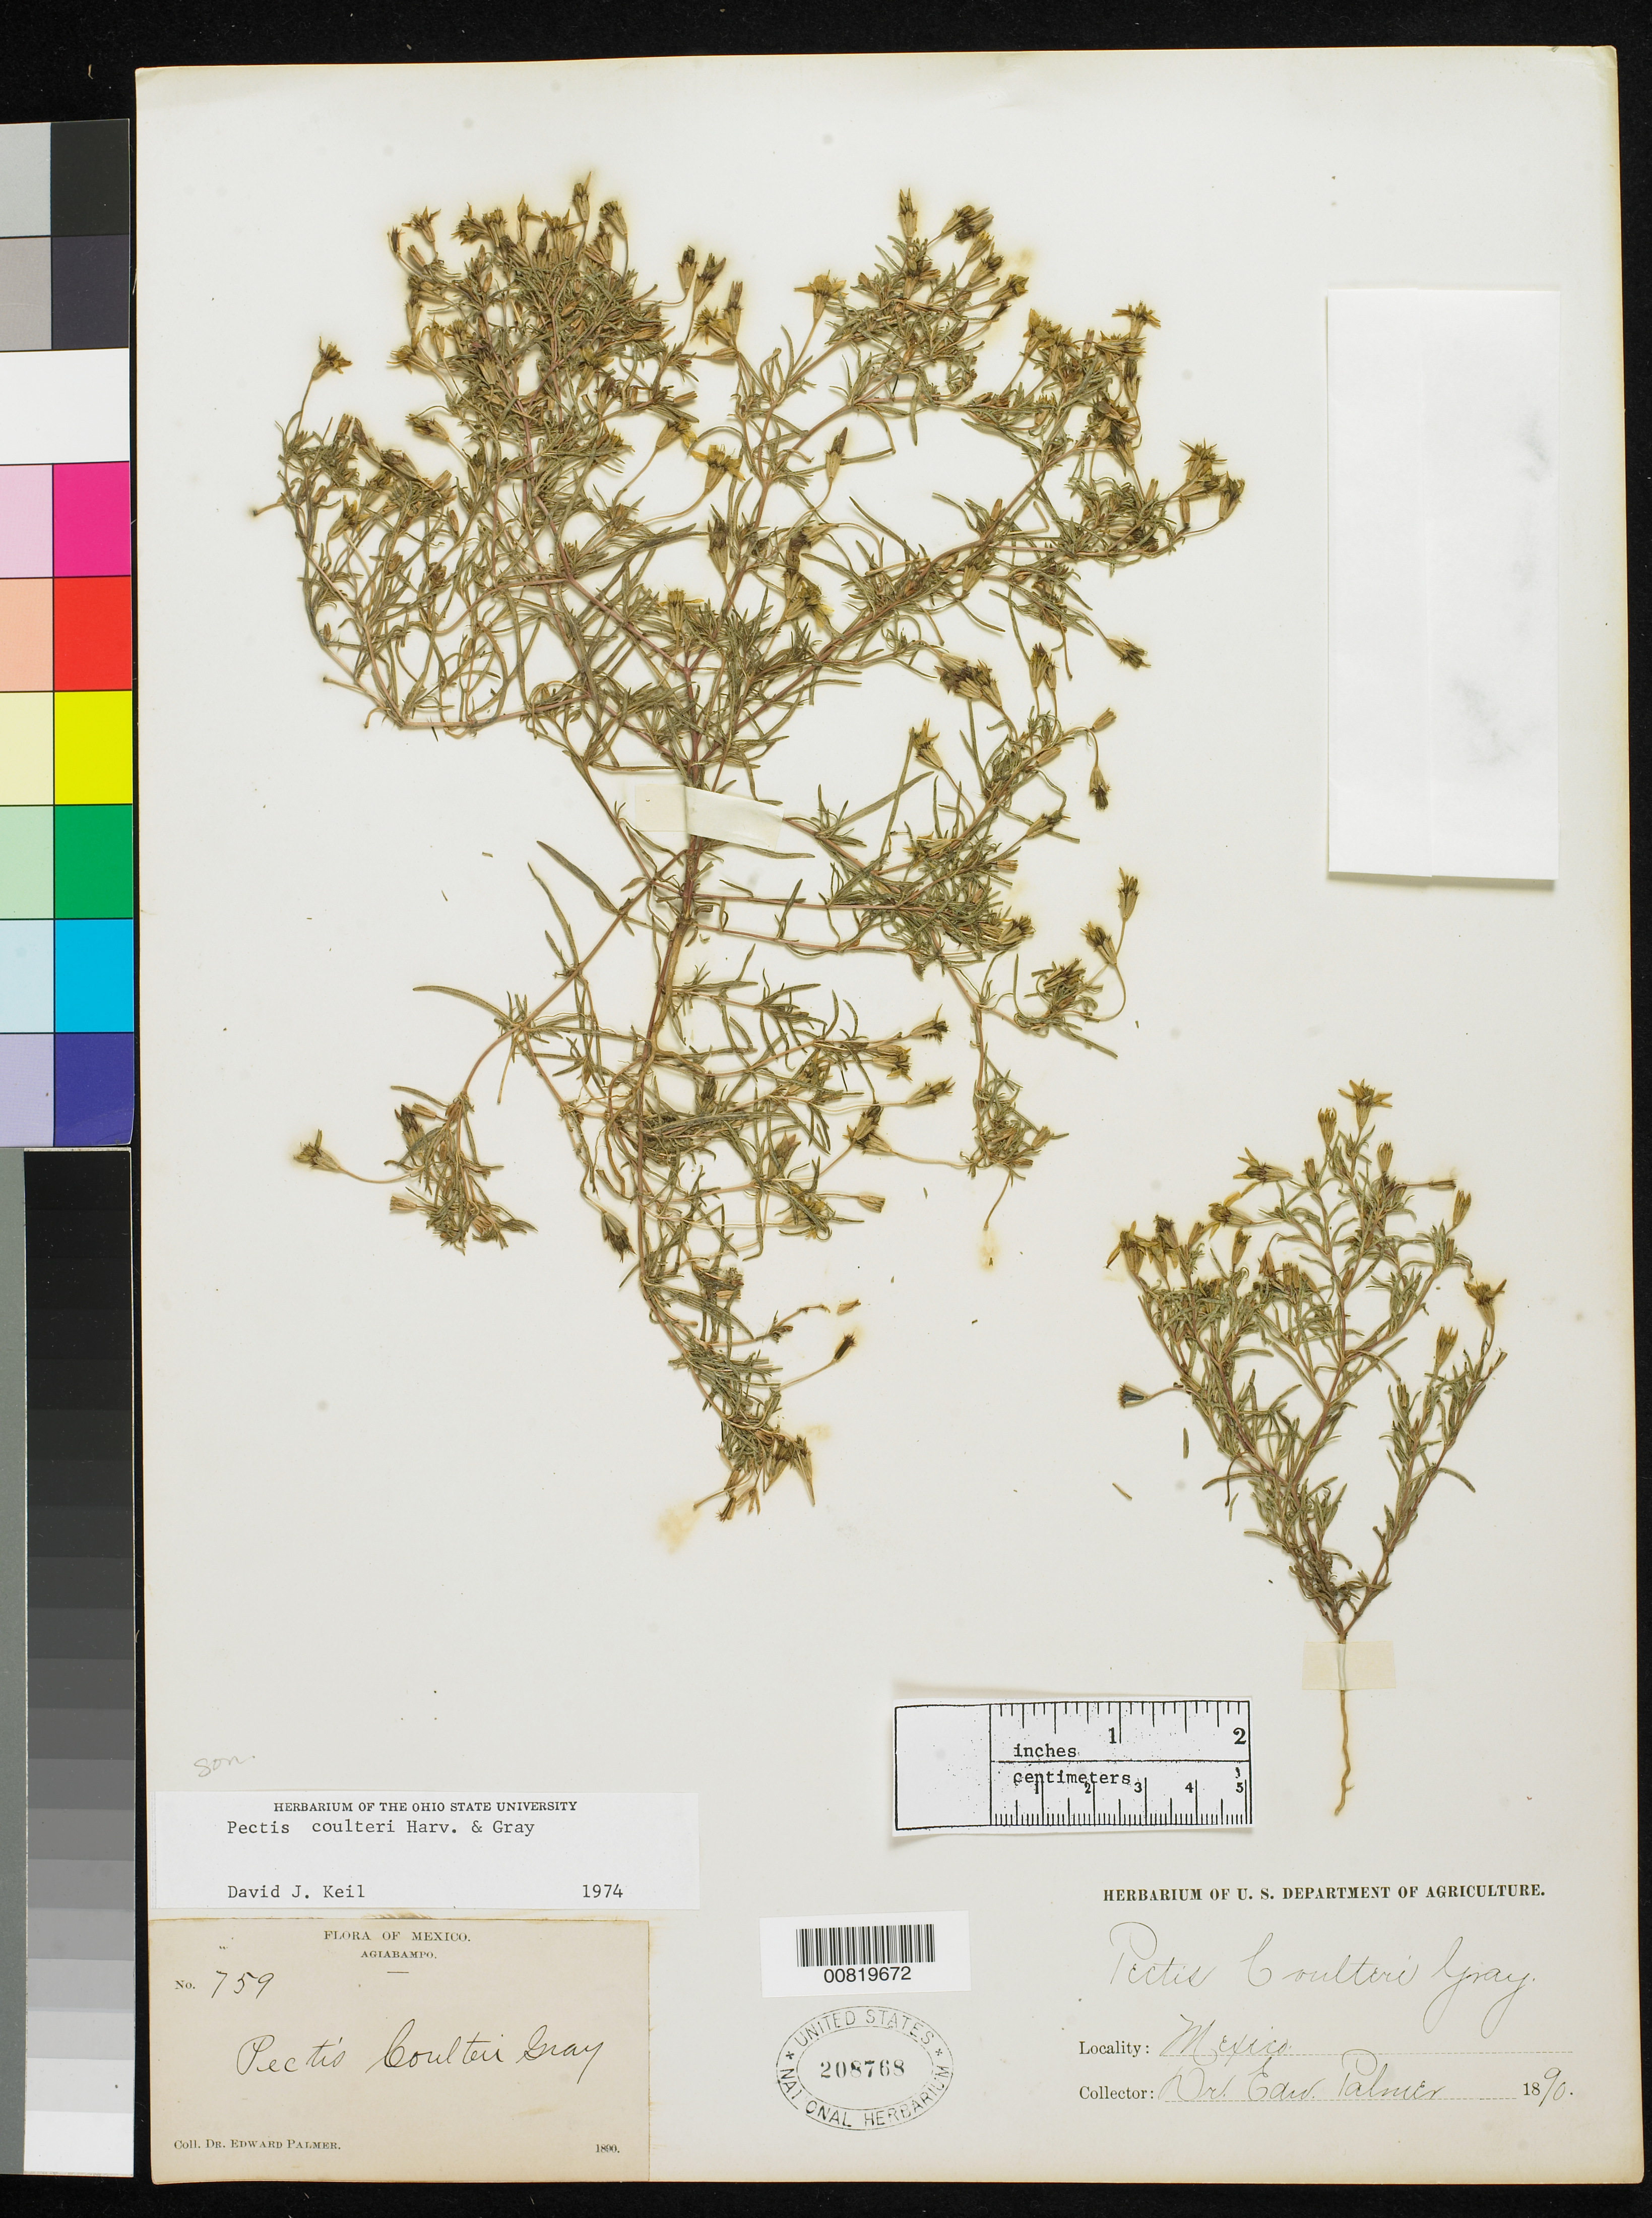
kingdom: Plantae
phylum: Tracheophyta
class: Magnoliopsida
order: Asterales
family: Asteraceae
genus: Pectis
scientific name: Pectis coulteri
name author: Harv. & A. Gray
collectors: E. Palmer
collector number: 759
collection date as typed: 1890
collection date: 1890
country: Mexico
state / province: Sonora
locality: Agiabampo, Sonora.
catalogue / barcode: US 208768